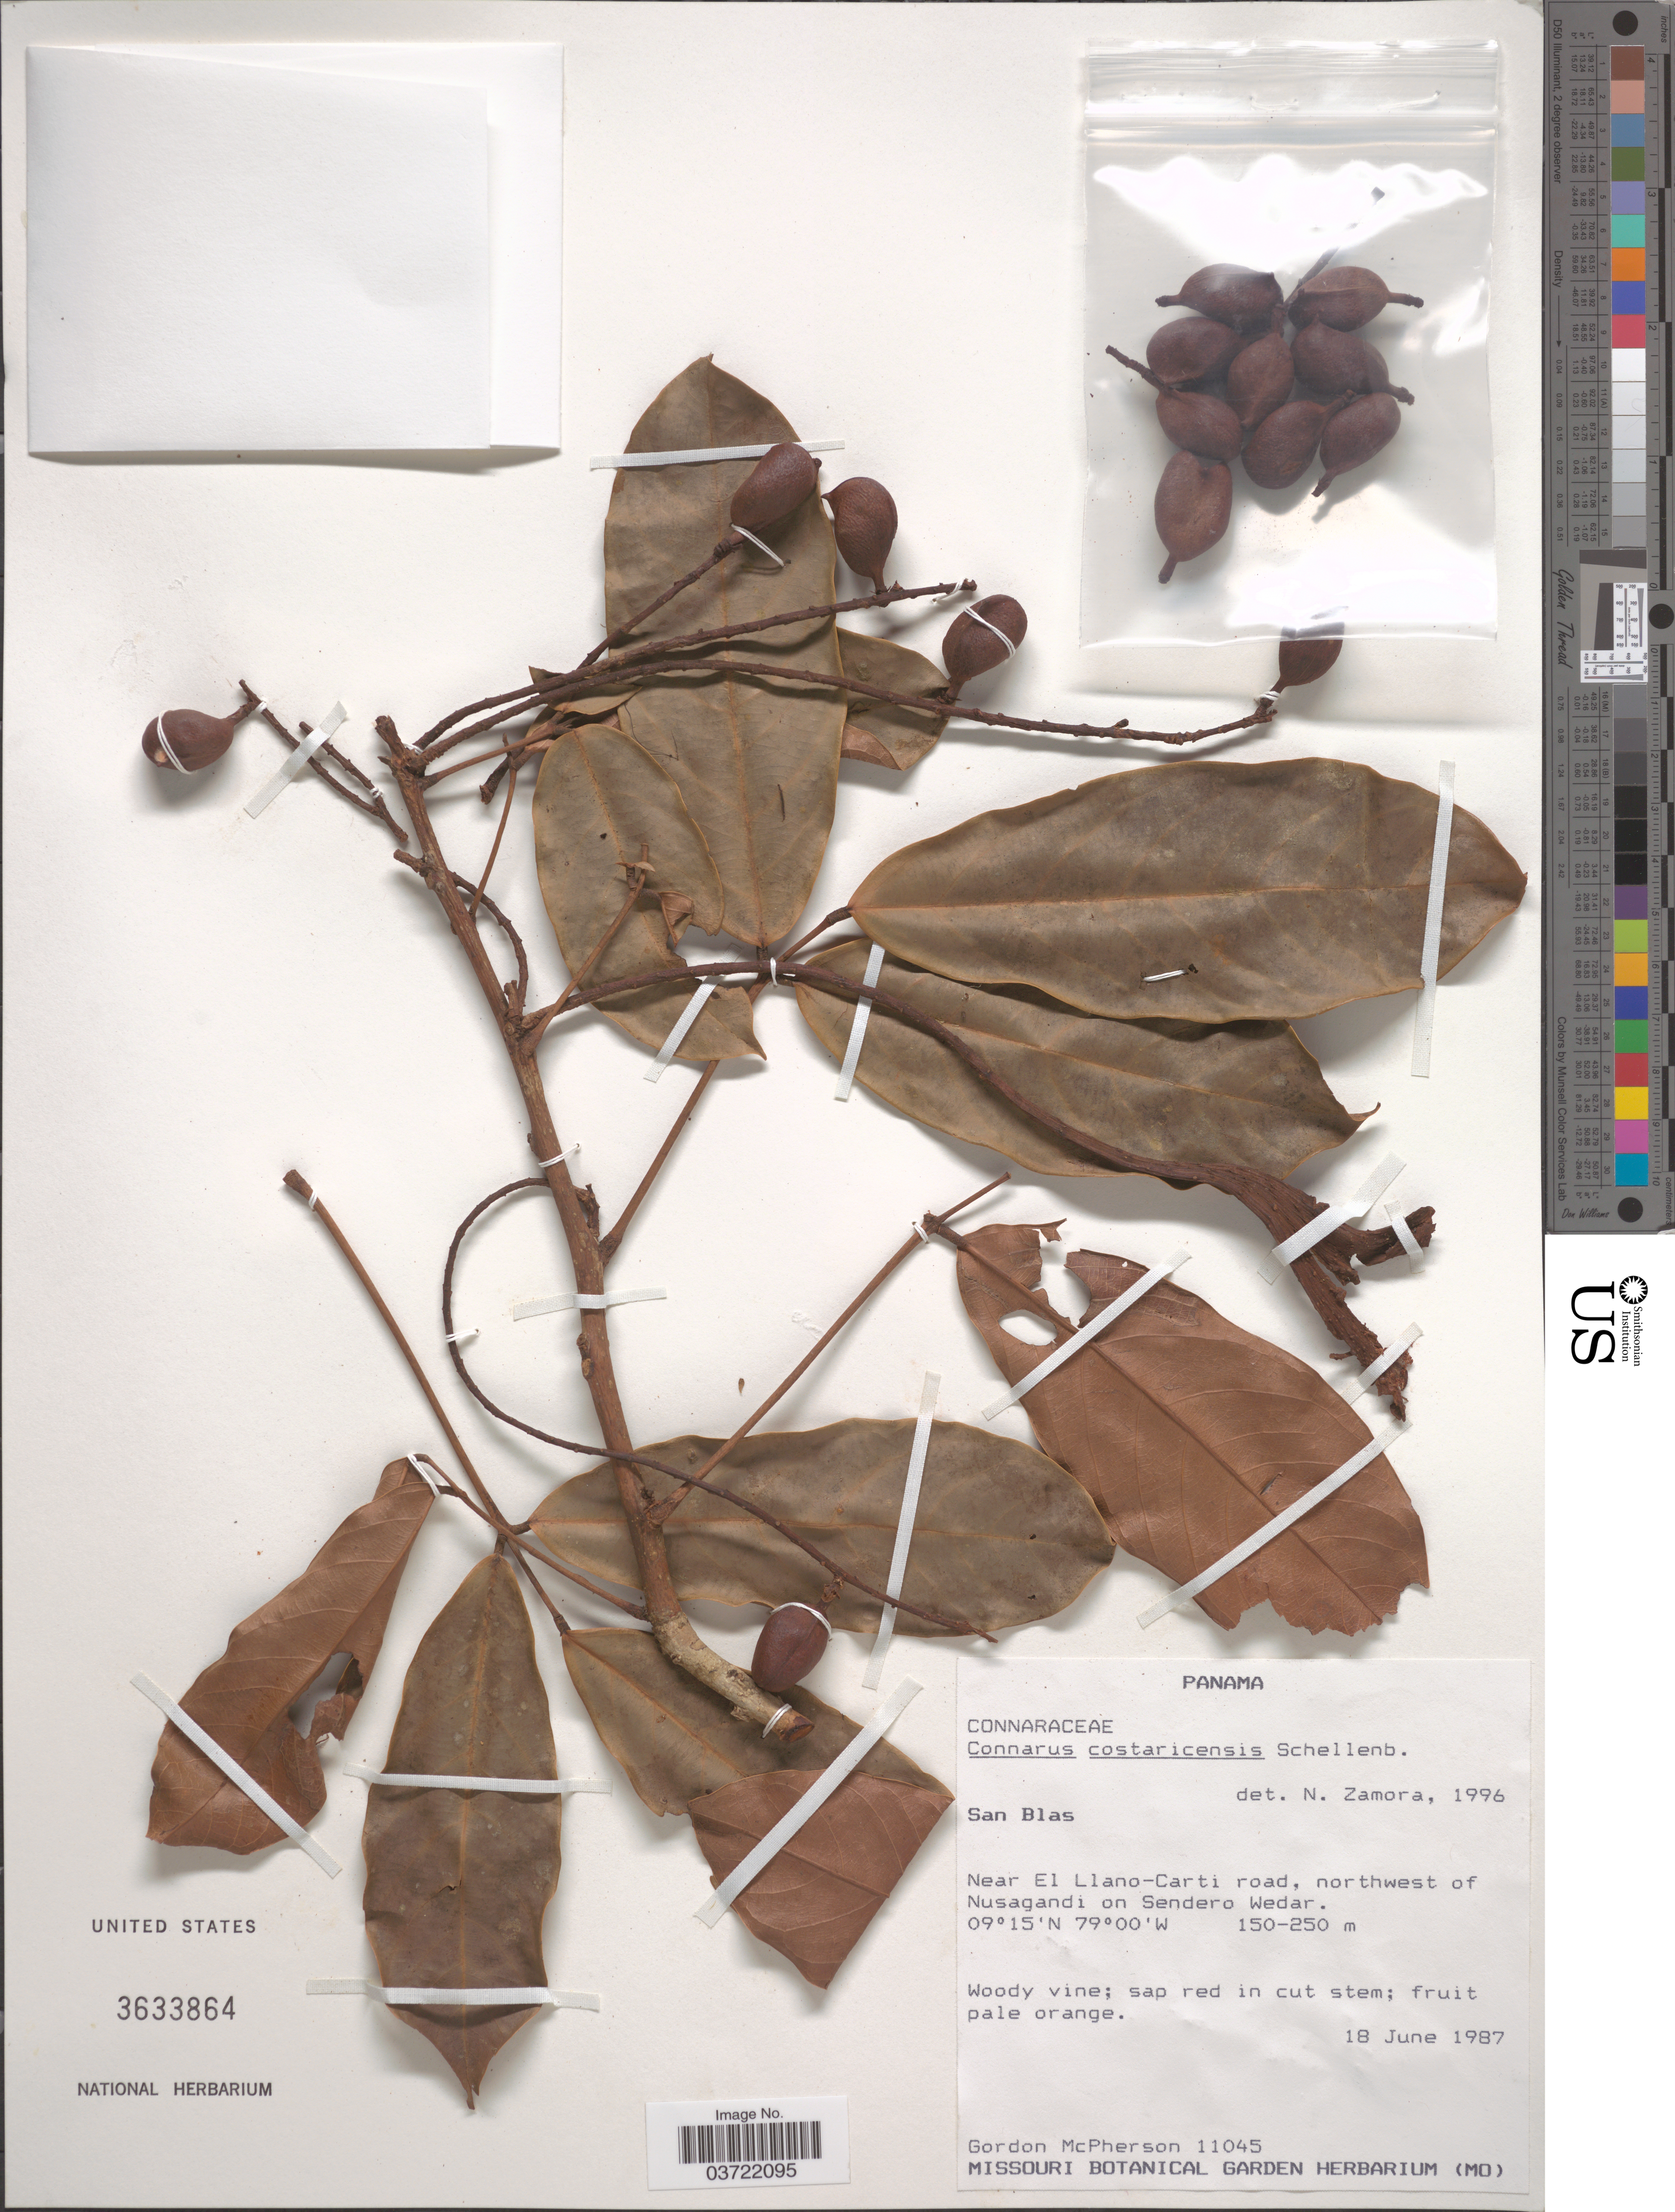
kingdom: Plantae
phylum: Tracheophyta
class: Magnoliopsida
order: Oxalidales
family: Connaraceae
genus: Connarus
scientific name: Connarus costaricensis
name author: G. Schellenb. in Engl.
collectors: G. D. McPherson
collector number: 11045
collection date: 1987-06-18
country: Panama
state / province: Kuna Yala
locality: San Blas. Near El Llano-Carti road, northwest of Nusagandi on Sendero Wedar.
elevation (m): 150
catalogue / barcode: US 3633864